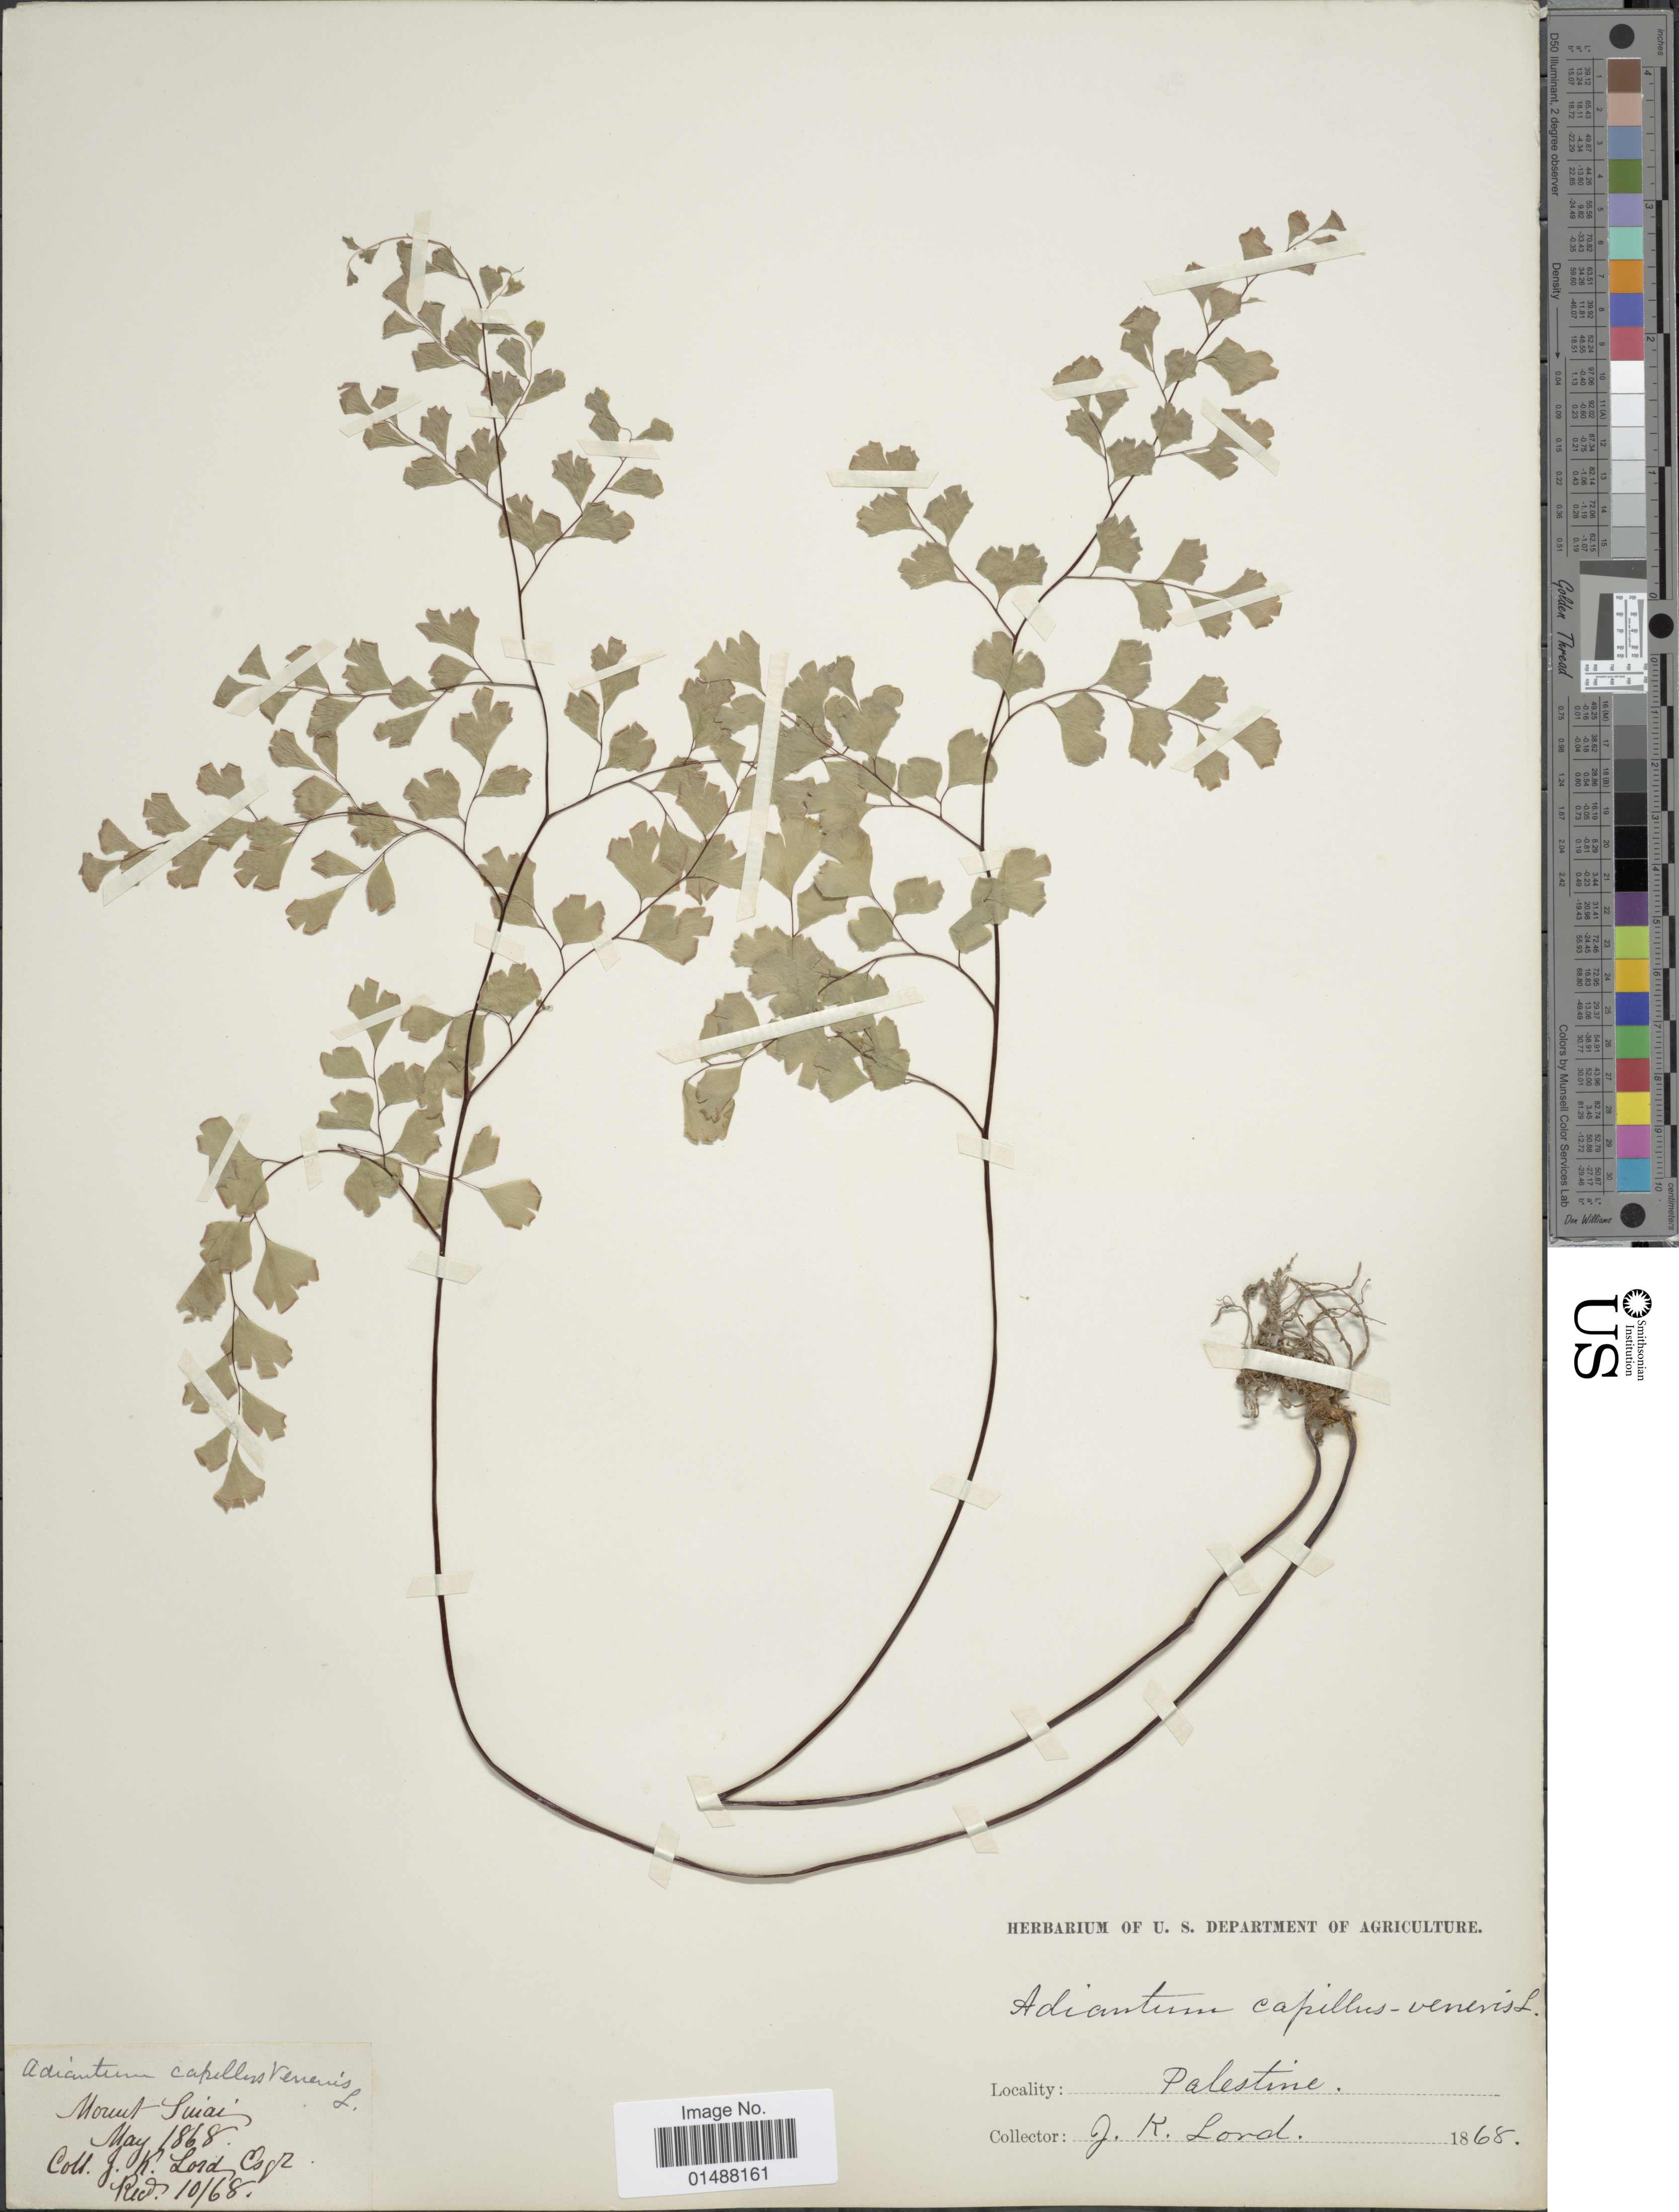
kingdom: Plantae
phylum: Tracheophyta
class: Polypodiopsida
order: Polypodiales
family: Pteridaceae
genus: Adiantum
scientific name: Adiantum capillus-veneris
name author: L.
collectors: Lord, J. K.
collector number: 10/68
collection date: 1868-05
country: Egypt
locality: Palestine, Mount Sinai.